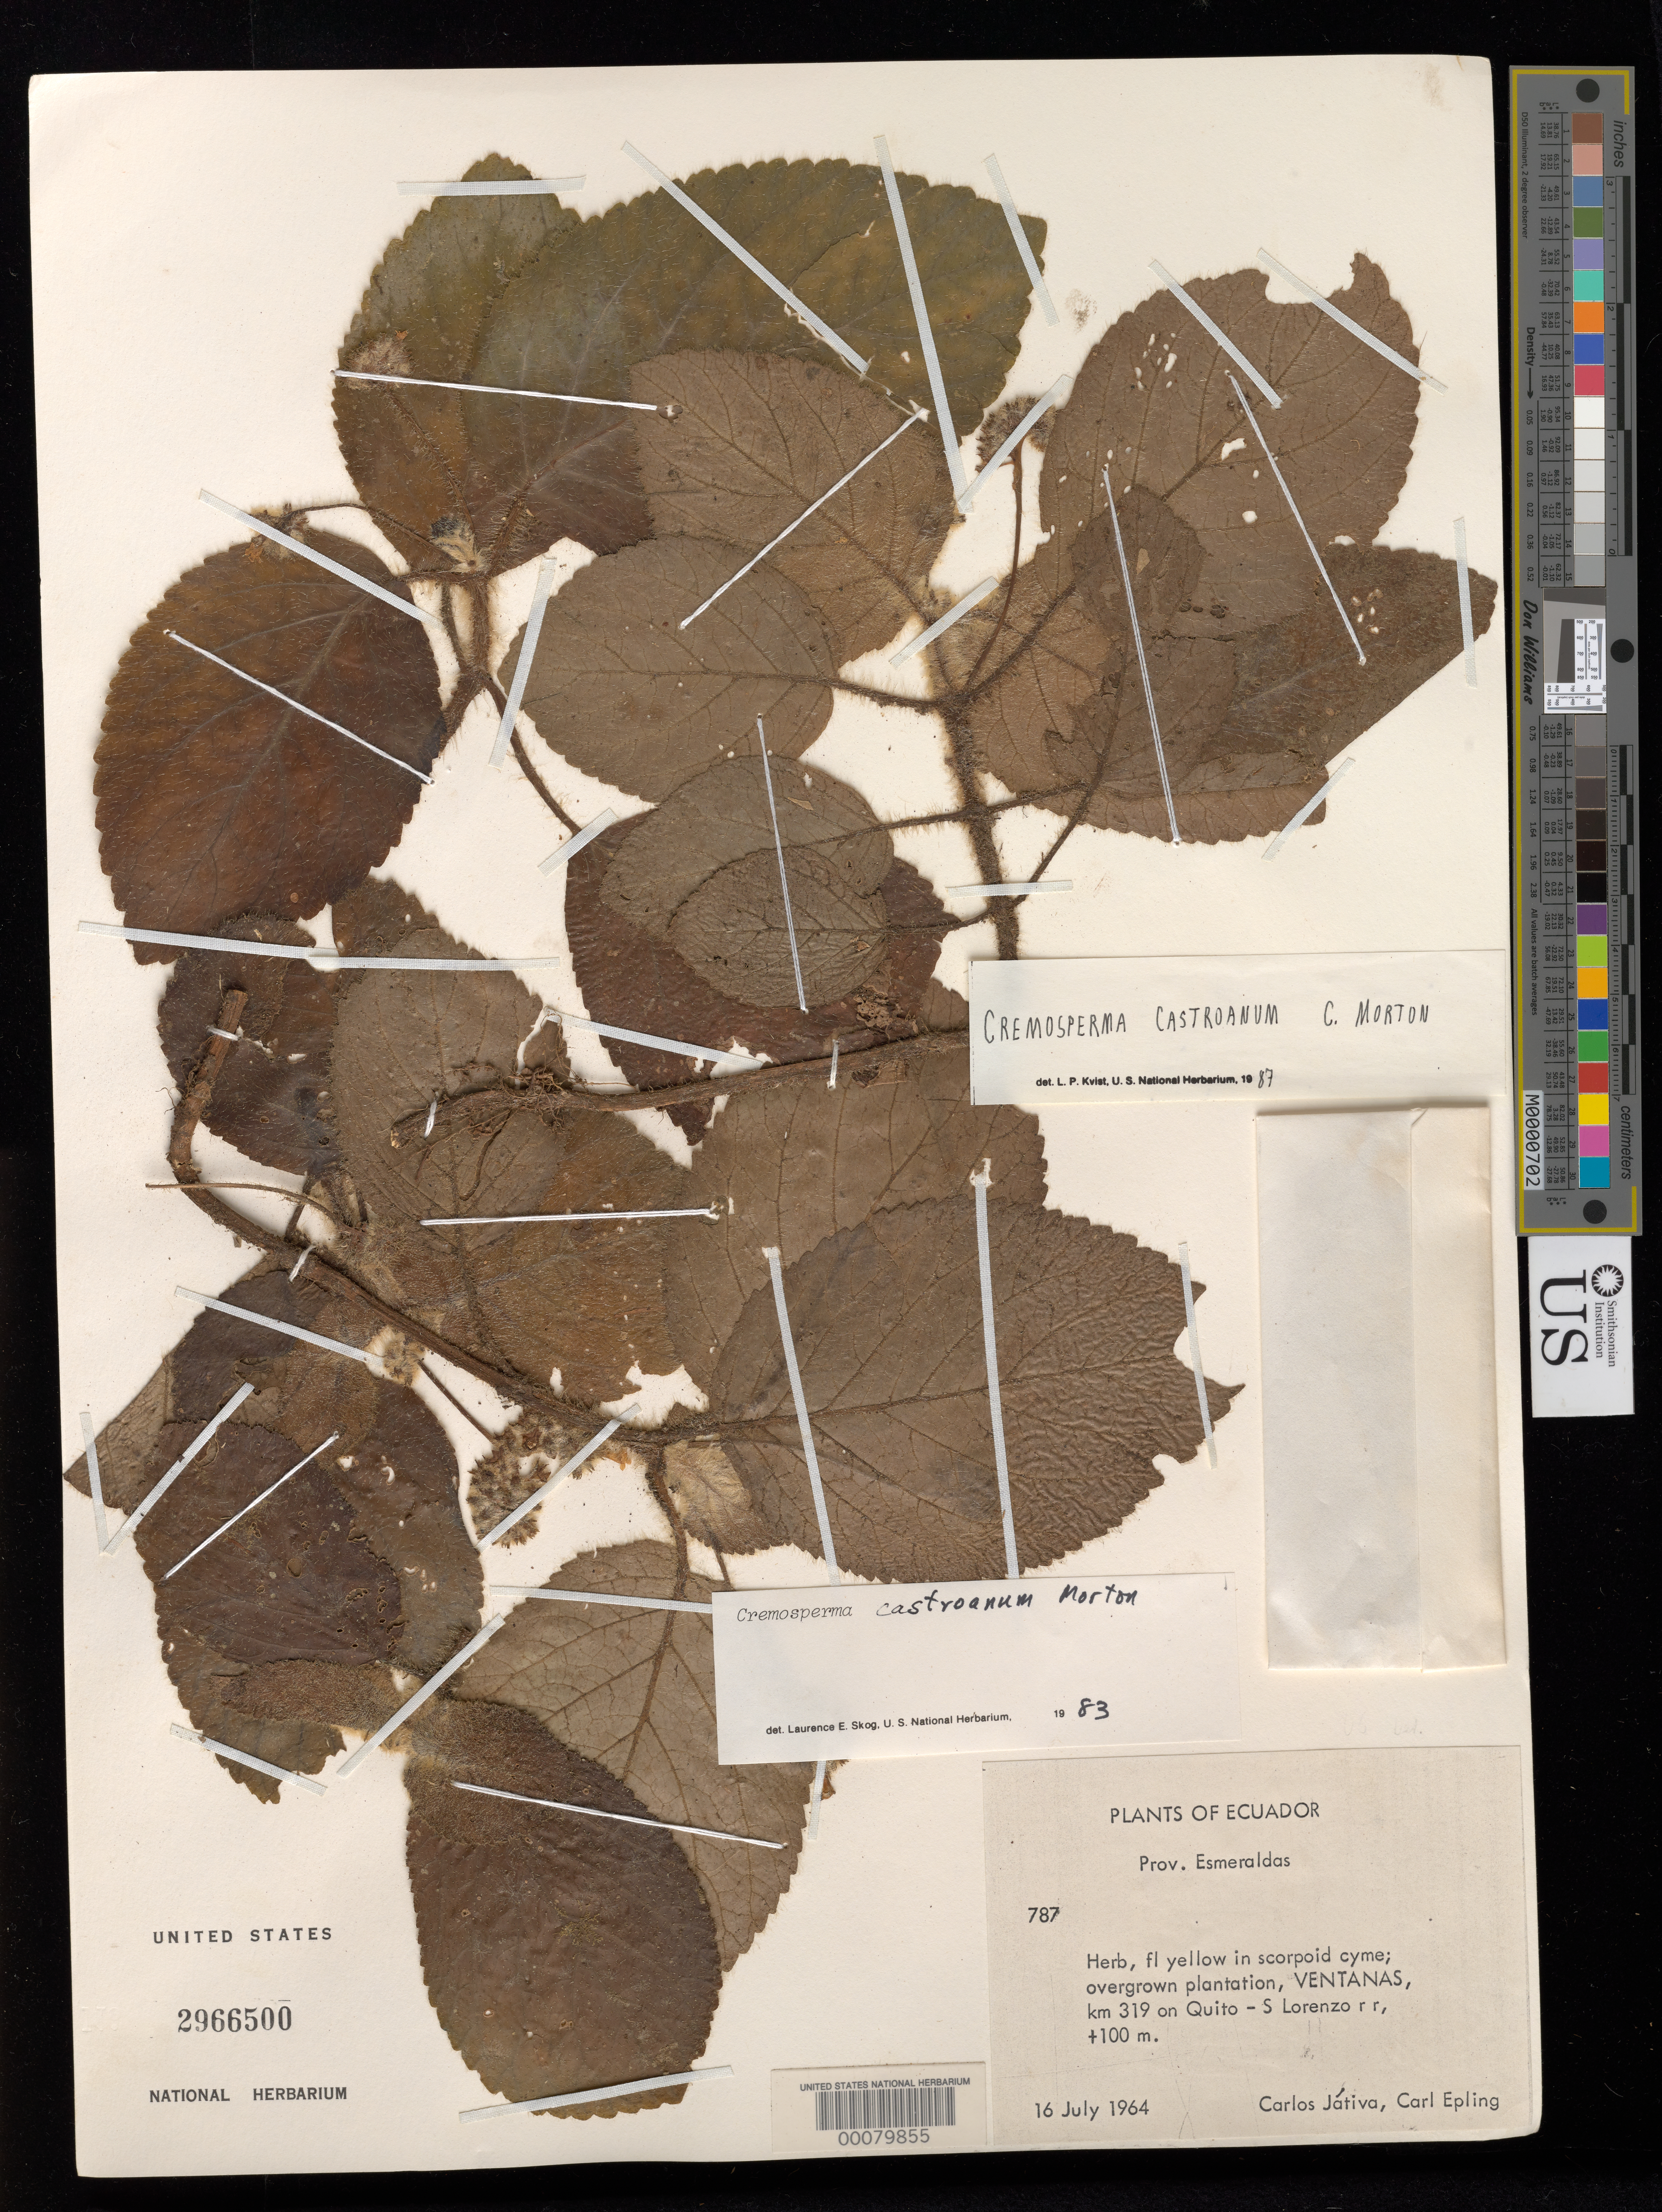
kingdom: Plantae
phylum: Tracheophyta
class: Magnoliopsida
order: Lamiales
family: Gesneriaceae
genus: Cremosperma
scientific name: Cremosperma castroanum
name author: C.V. Morton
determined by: Skog, Laurence E.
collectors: C. D. Játiva & C. C. Epling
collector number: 787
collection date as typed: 16 Jul 1964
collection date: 1964-07-16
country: Ecuador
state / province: Esmeraldas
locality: Ventanas, km 319 on Quito - S Lorenzo R R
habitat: Overgrown plantation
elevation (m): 100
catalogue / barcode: US 2966500